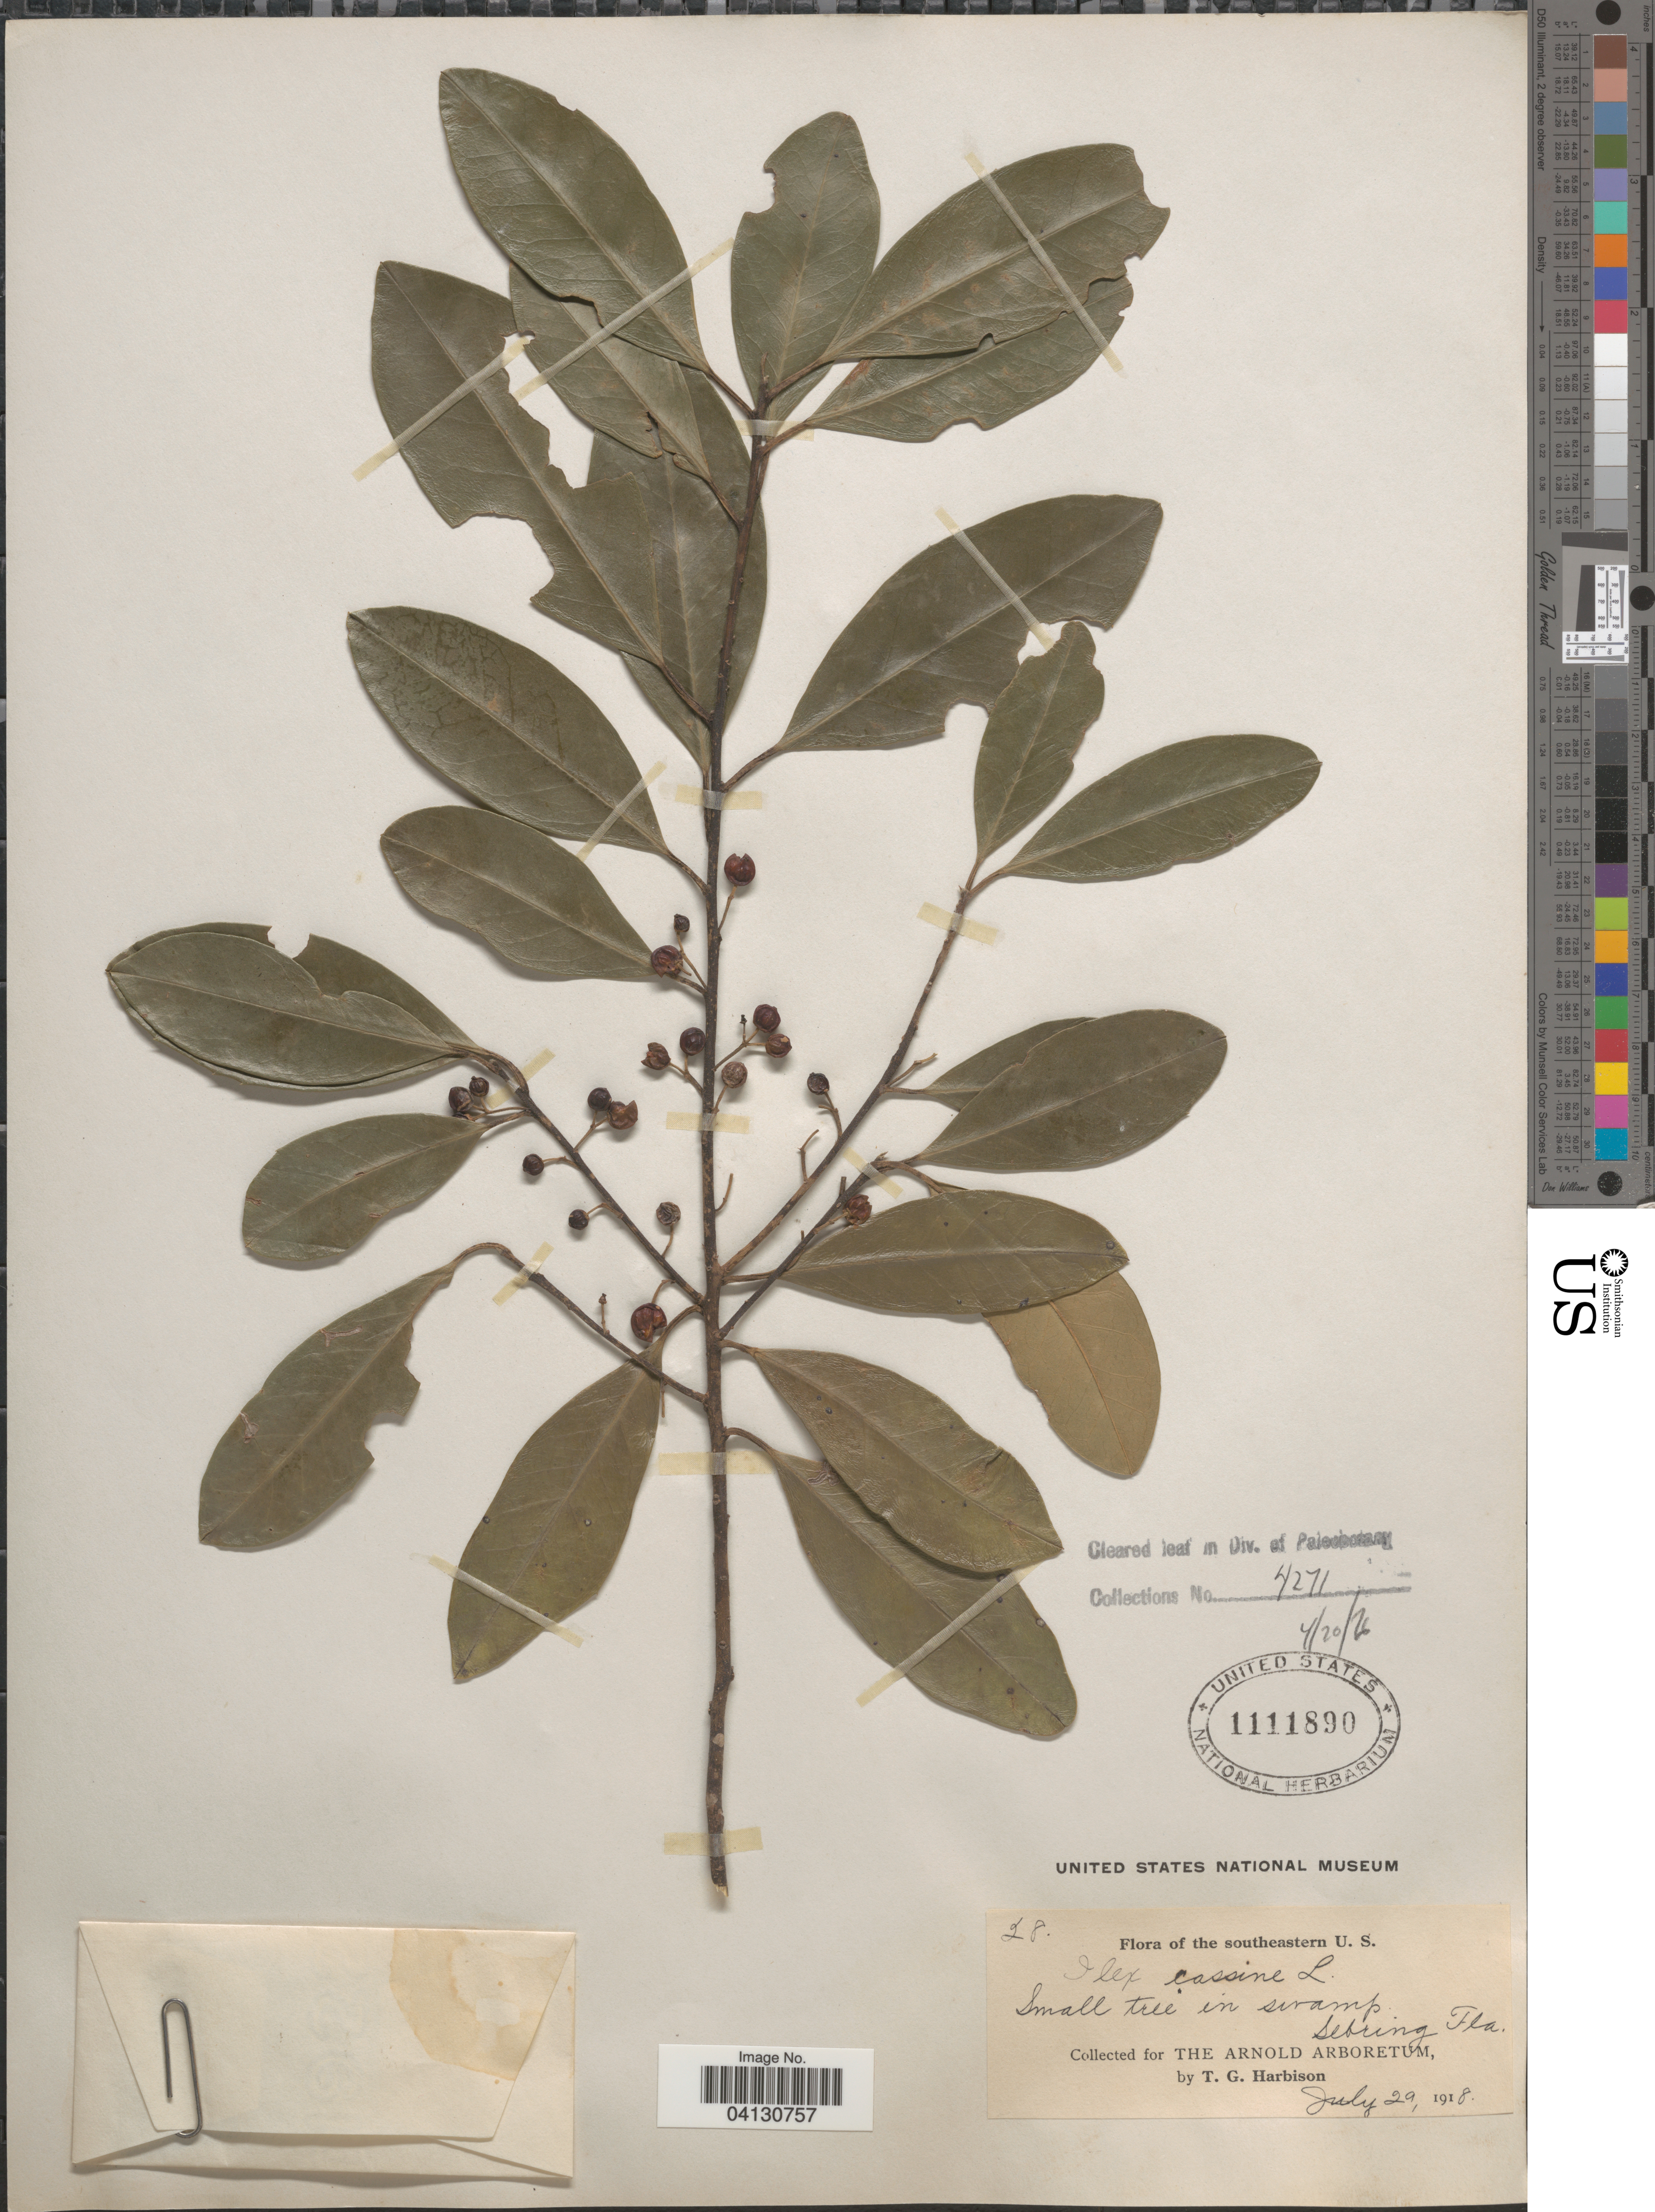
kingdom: Plantae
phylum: Tracheophyta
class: Magnoliopsida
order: Aquifoliales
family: Aquifoliaceae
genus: Ilex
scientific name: Ilex cassine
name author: L.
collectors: T. Harbison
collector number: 28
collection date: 1918-07-29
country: United States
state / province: Florida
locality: Southeastern U. S. Sebring.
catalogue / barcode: US 1111890